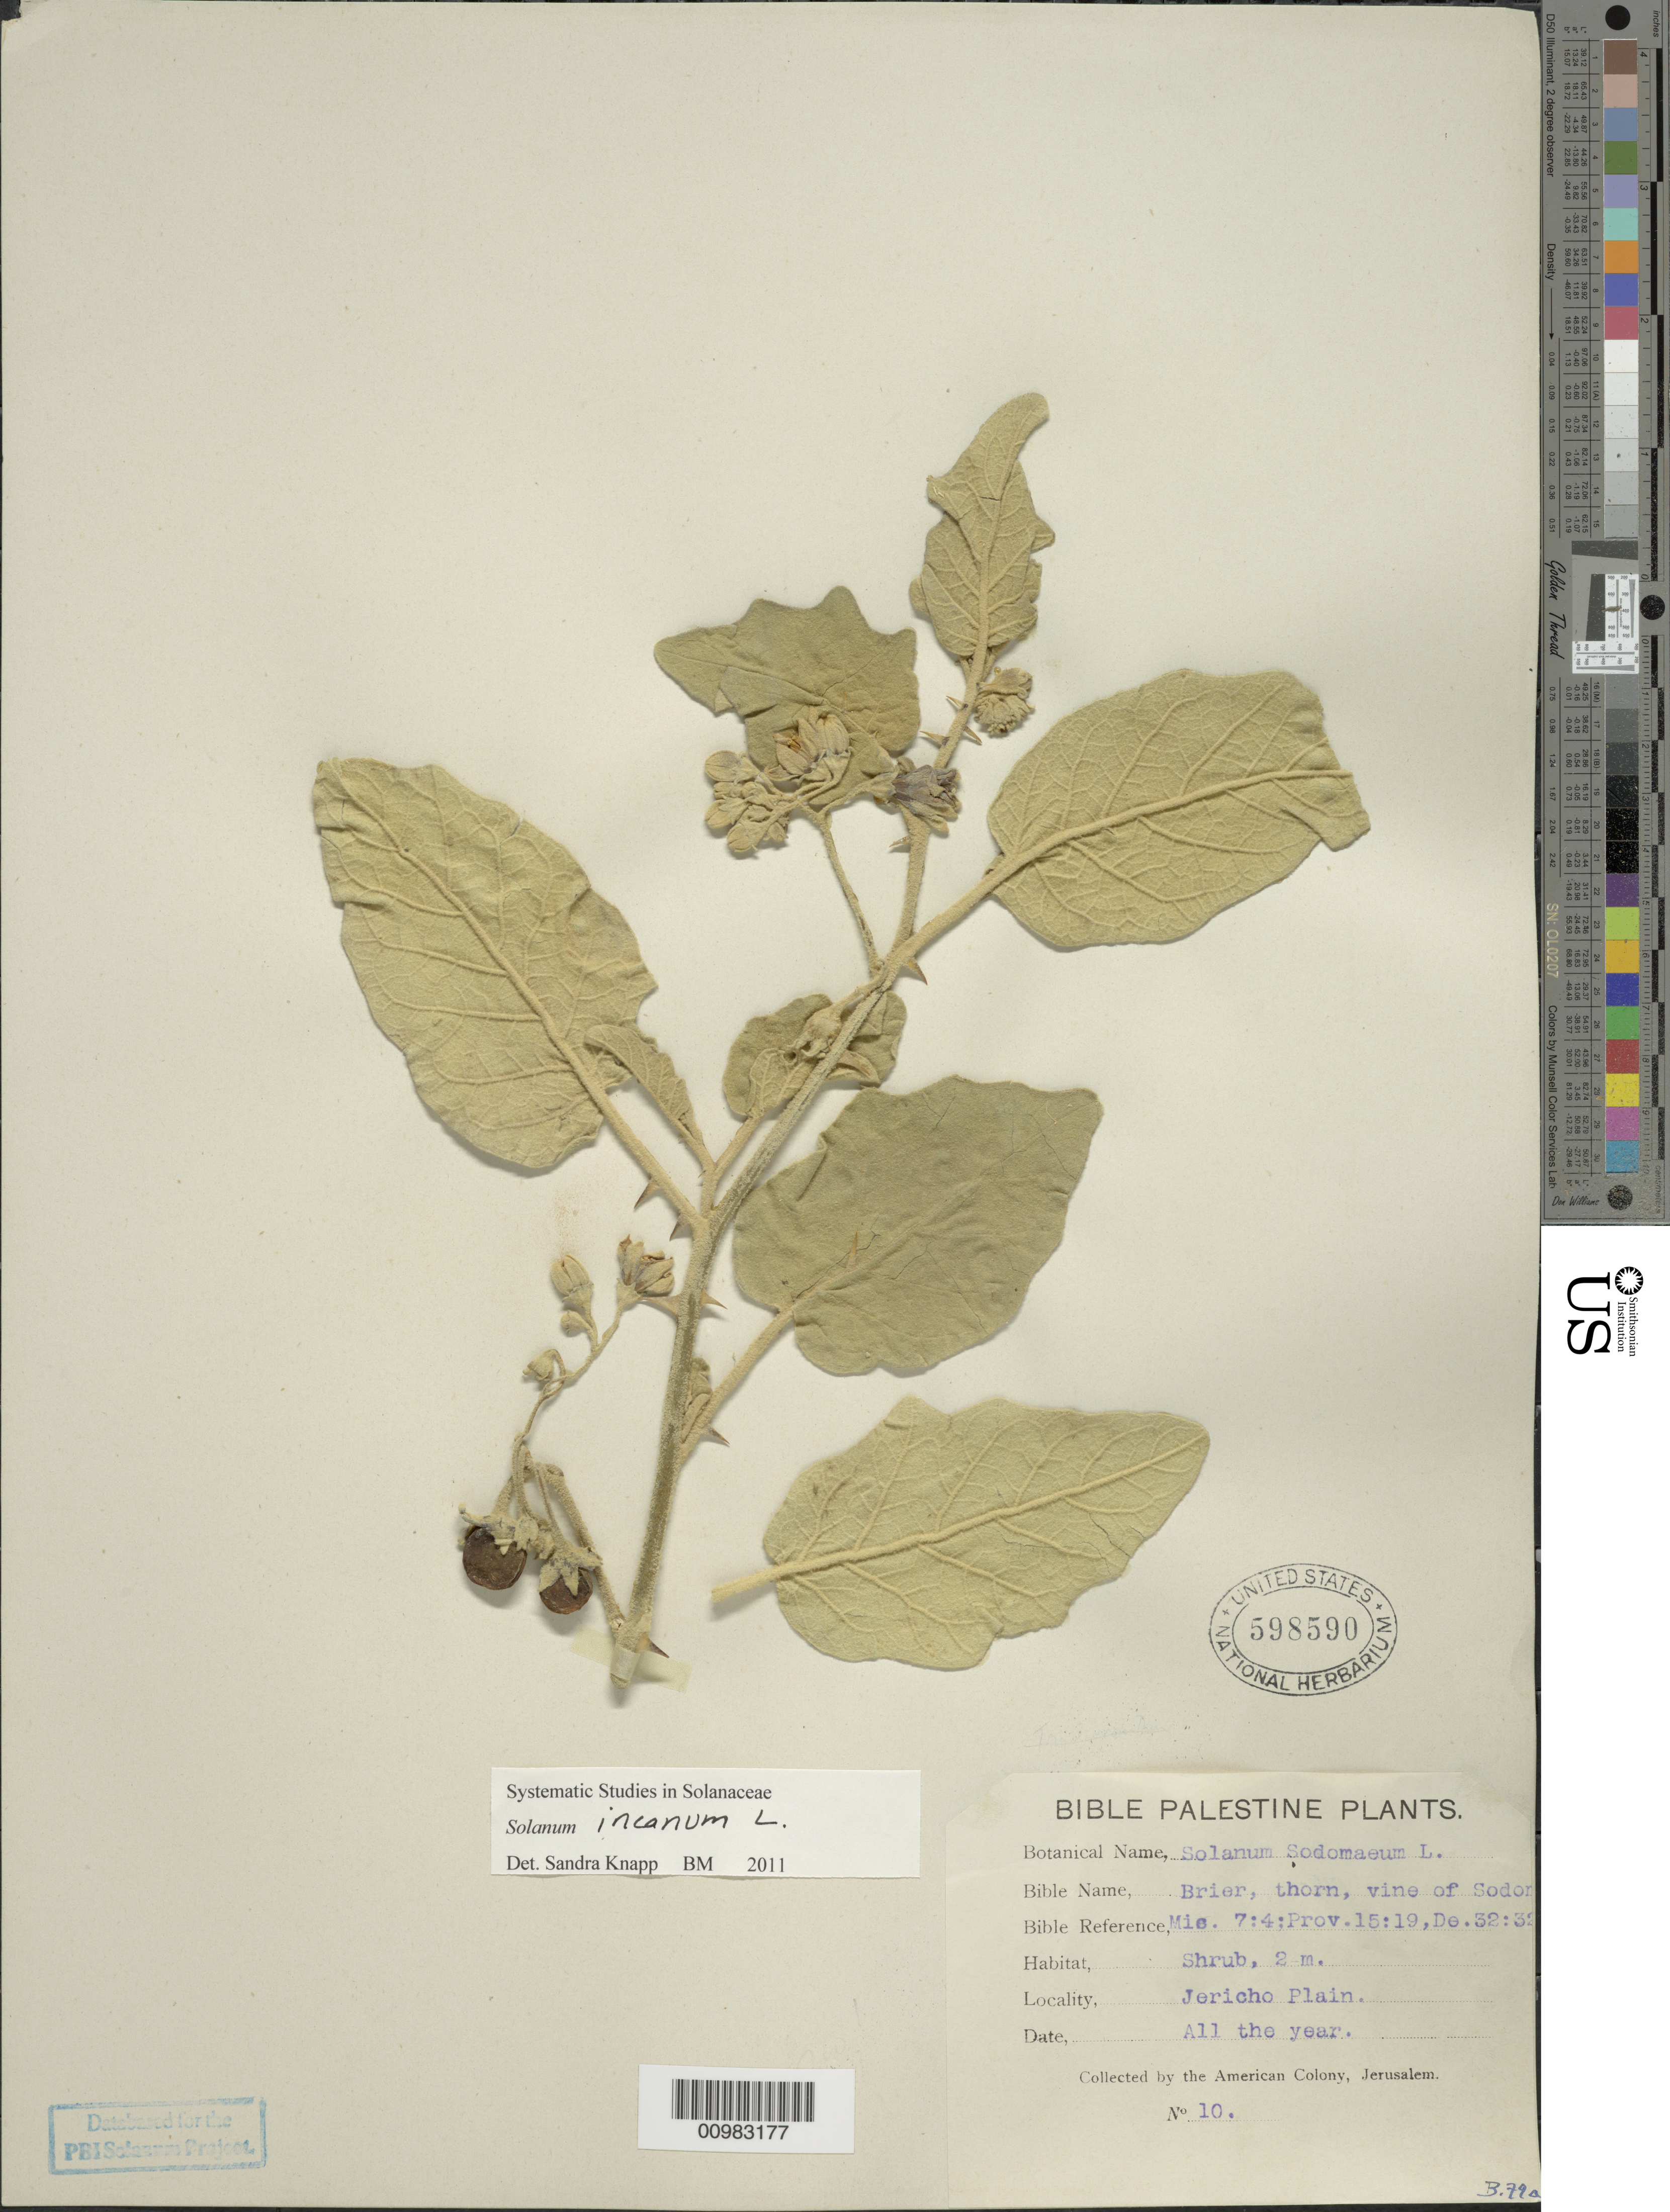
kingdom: Plantae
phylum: Tracheophyta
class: Magnoliopsida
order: Solanales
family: Solanaceae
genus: Solanum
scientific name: Solanum incanum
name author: L.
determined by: Knapp, S. D.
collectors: American Colony, Jerusalem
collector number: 10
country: Israel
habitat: all the year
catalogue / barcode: US 598590